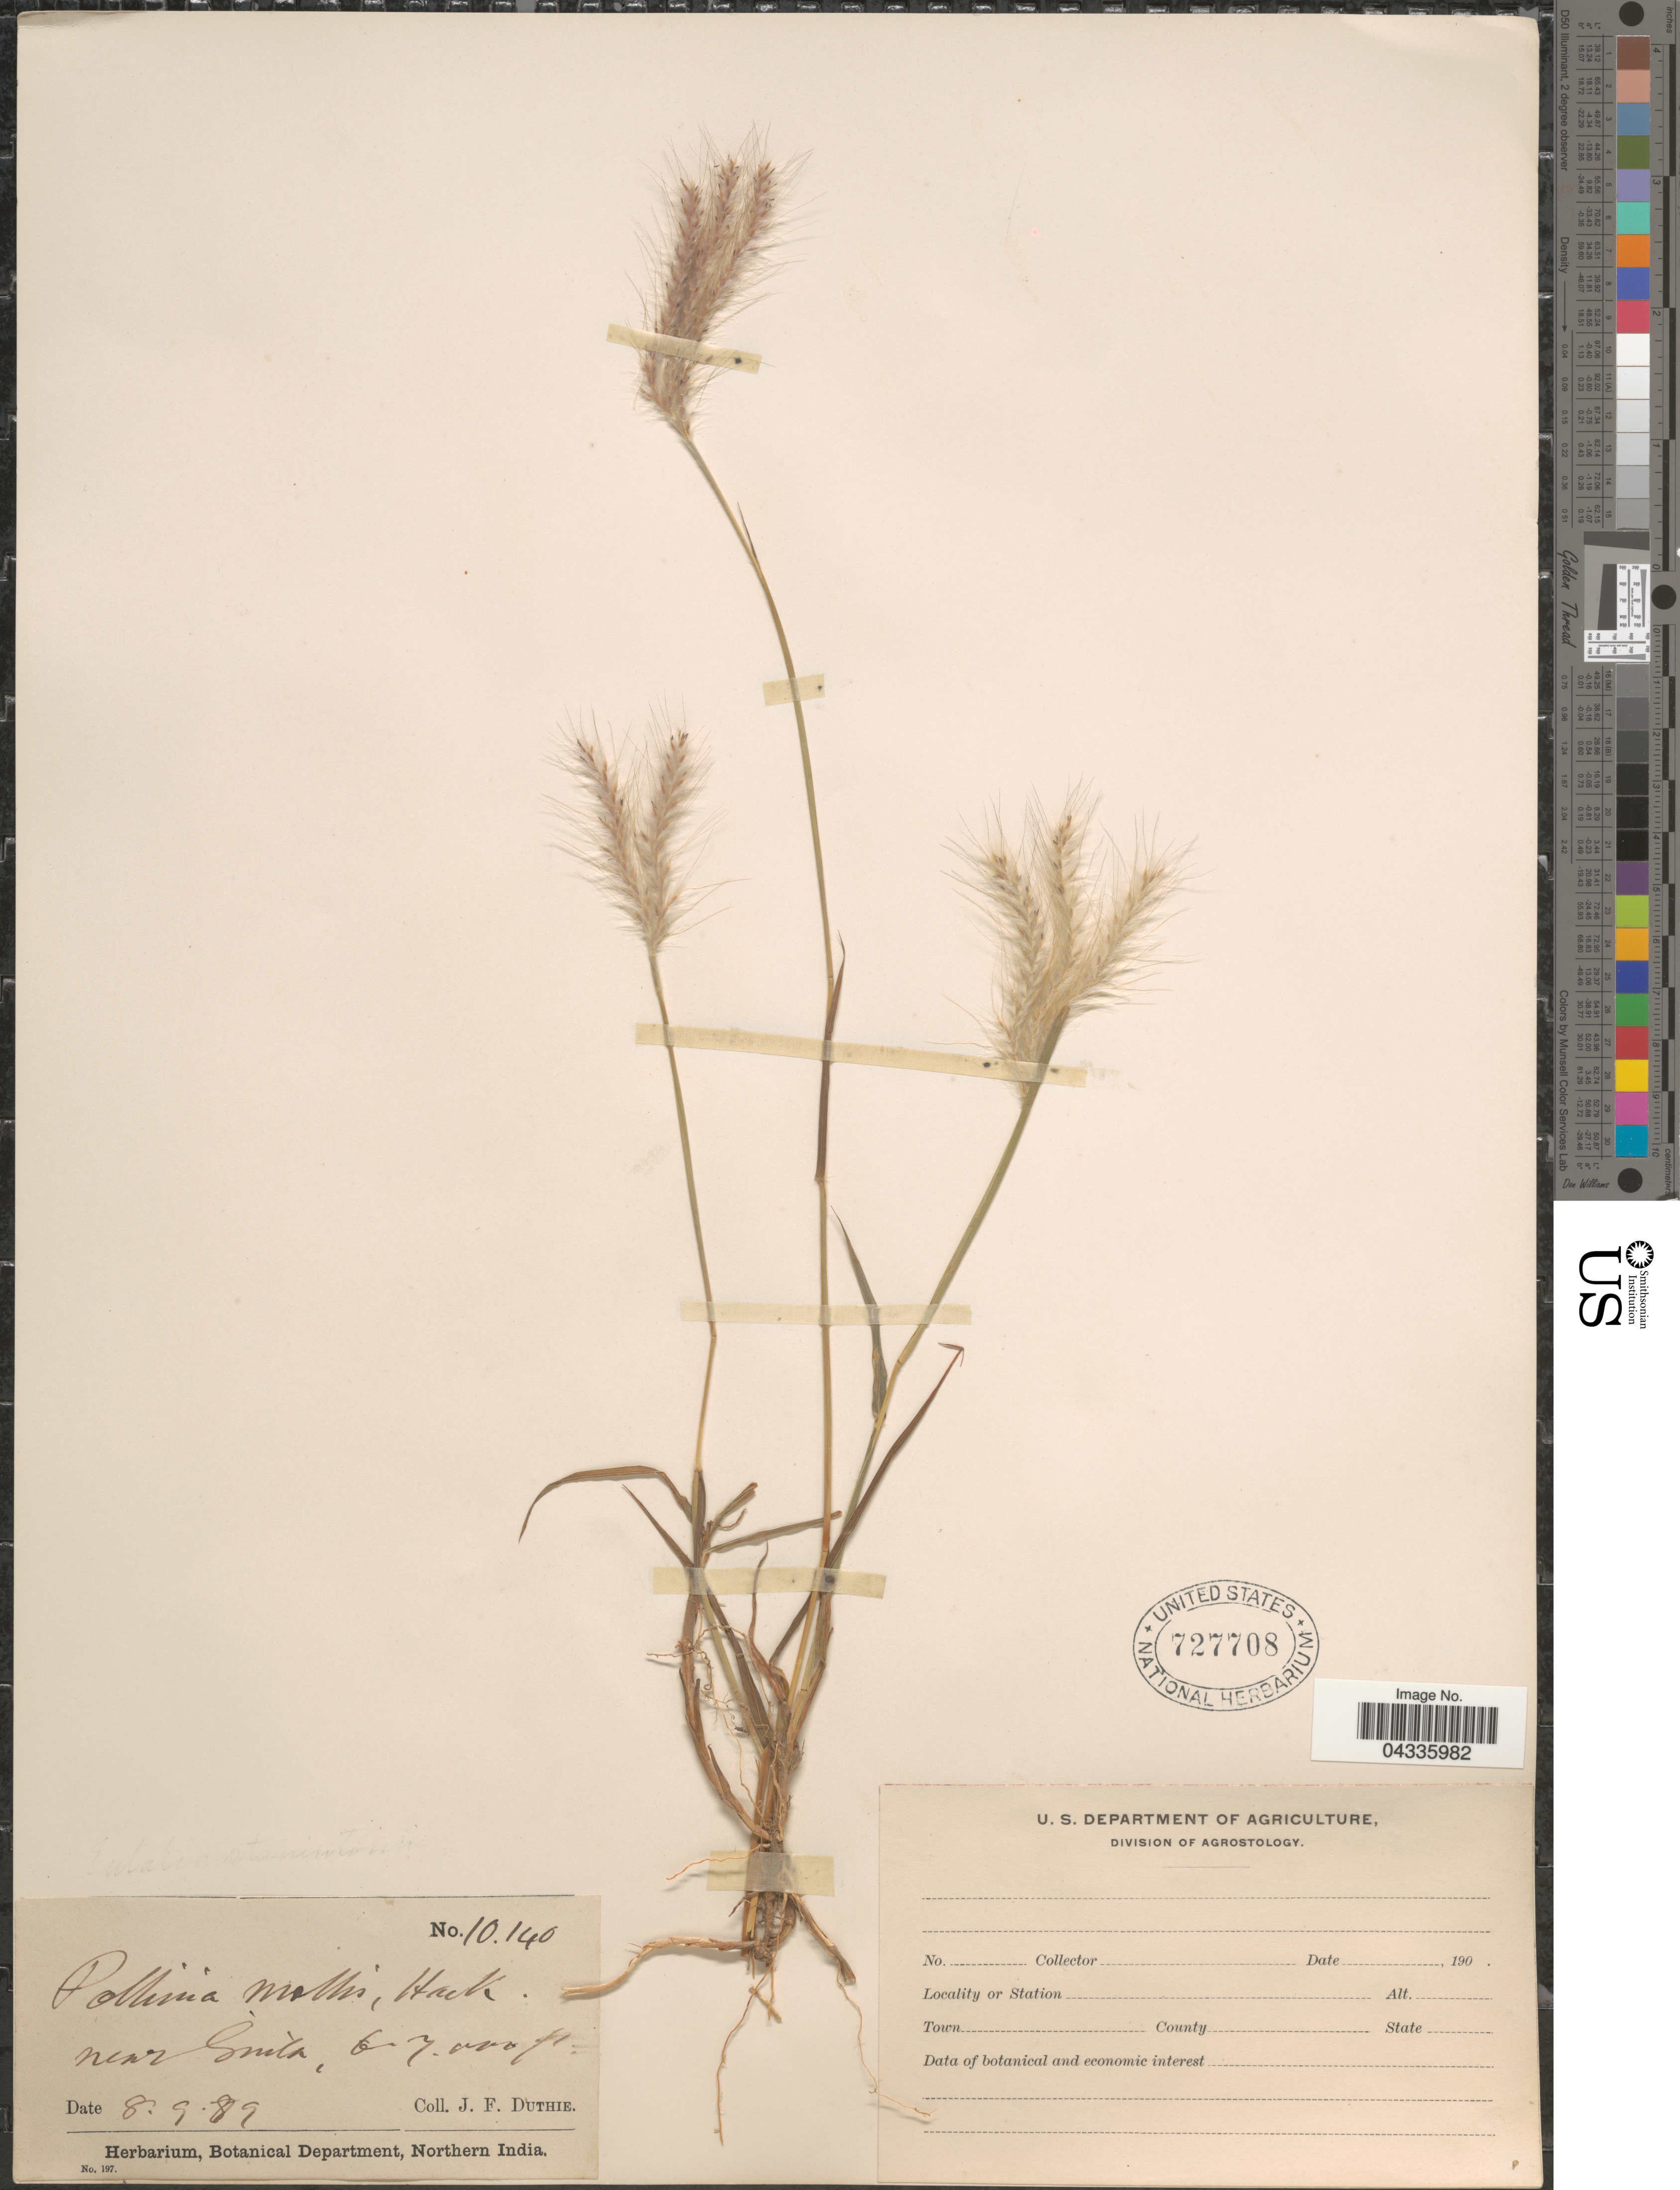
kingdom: Plantae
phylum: Tracheophyta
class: Liliopsida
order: Poales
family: Poaceae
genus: Eulalia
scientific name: Eulalia mollis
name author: (Griseb.) Kuntze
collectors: J. F. Duthie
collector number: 10140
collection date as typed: Transcribed d/m/y: 8/9/89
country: India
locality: Near Simla.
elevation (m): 1829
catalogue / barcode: US 727708